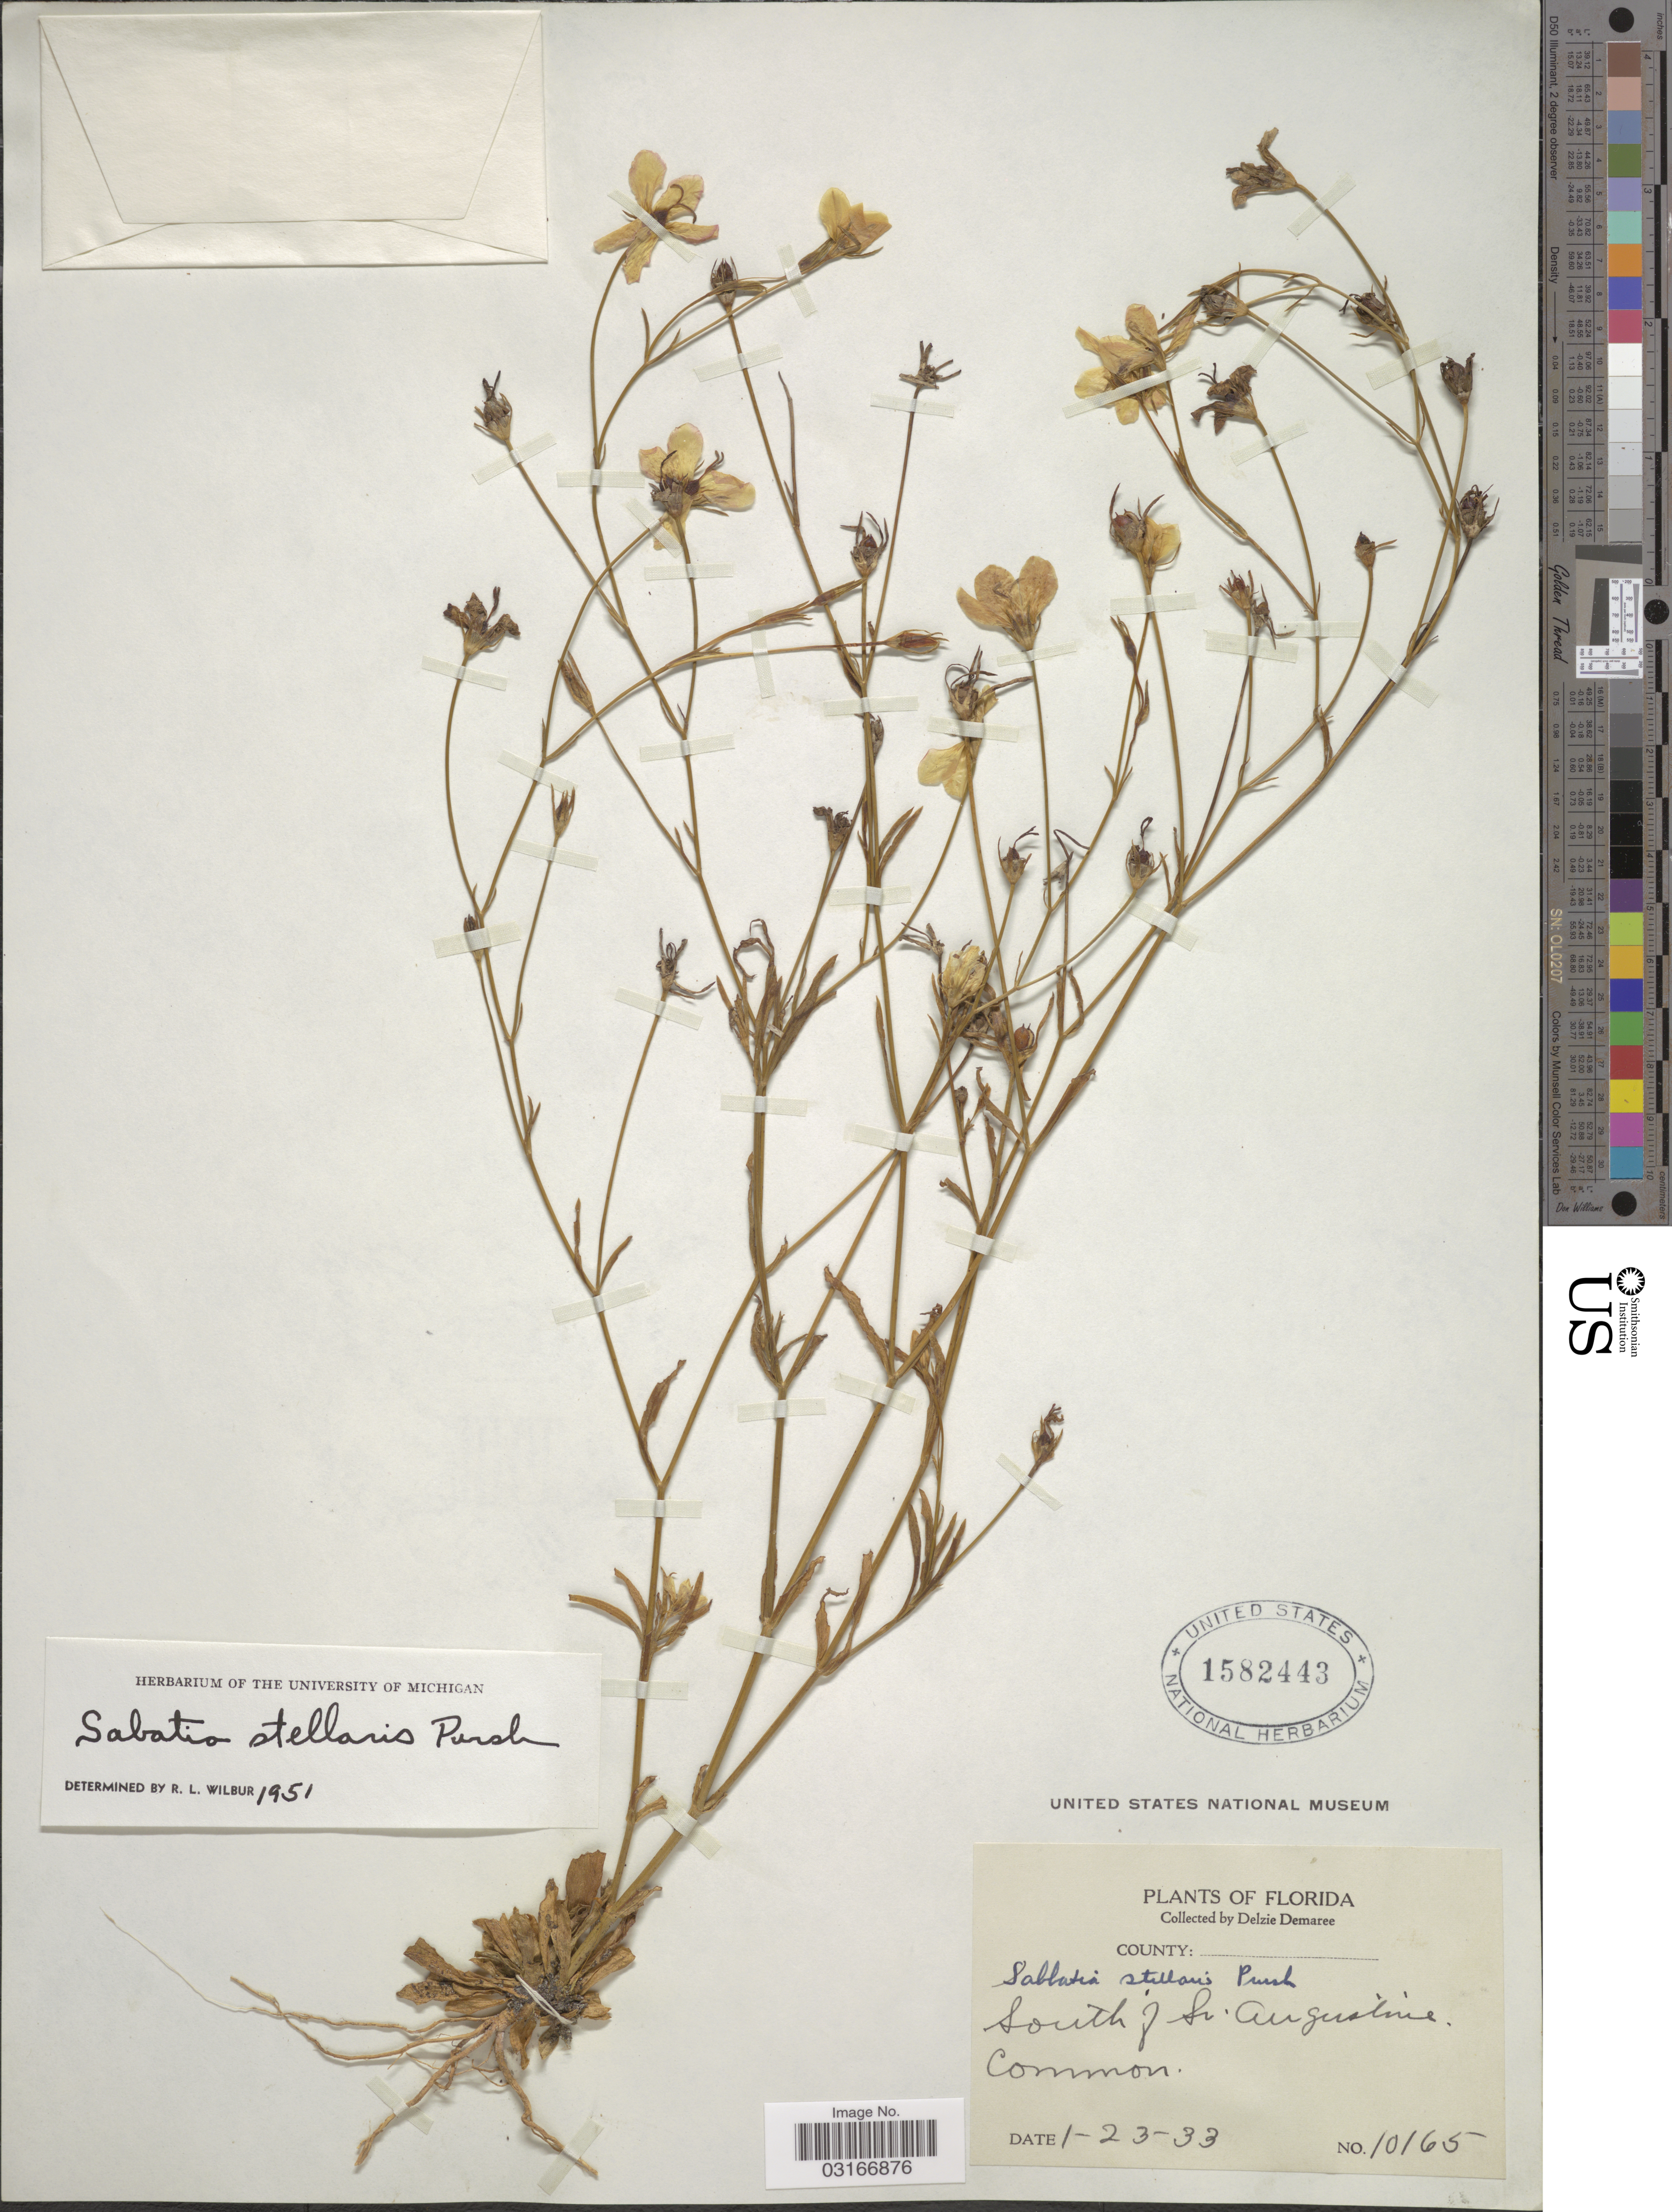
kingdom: Plantae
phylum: Tracheophyta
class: Magnoliopsida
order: Gentianales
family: Gentianaceae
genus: Sabatia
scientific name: Sabatia stellaris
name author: Pursh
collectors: D. Demaree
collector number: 10165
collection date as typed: Transcribed d/m/y: 23/1/33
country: United States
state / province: Florida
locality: South of St. Augustine.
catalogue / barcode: US 1582443